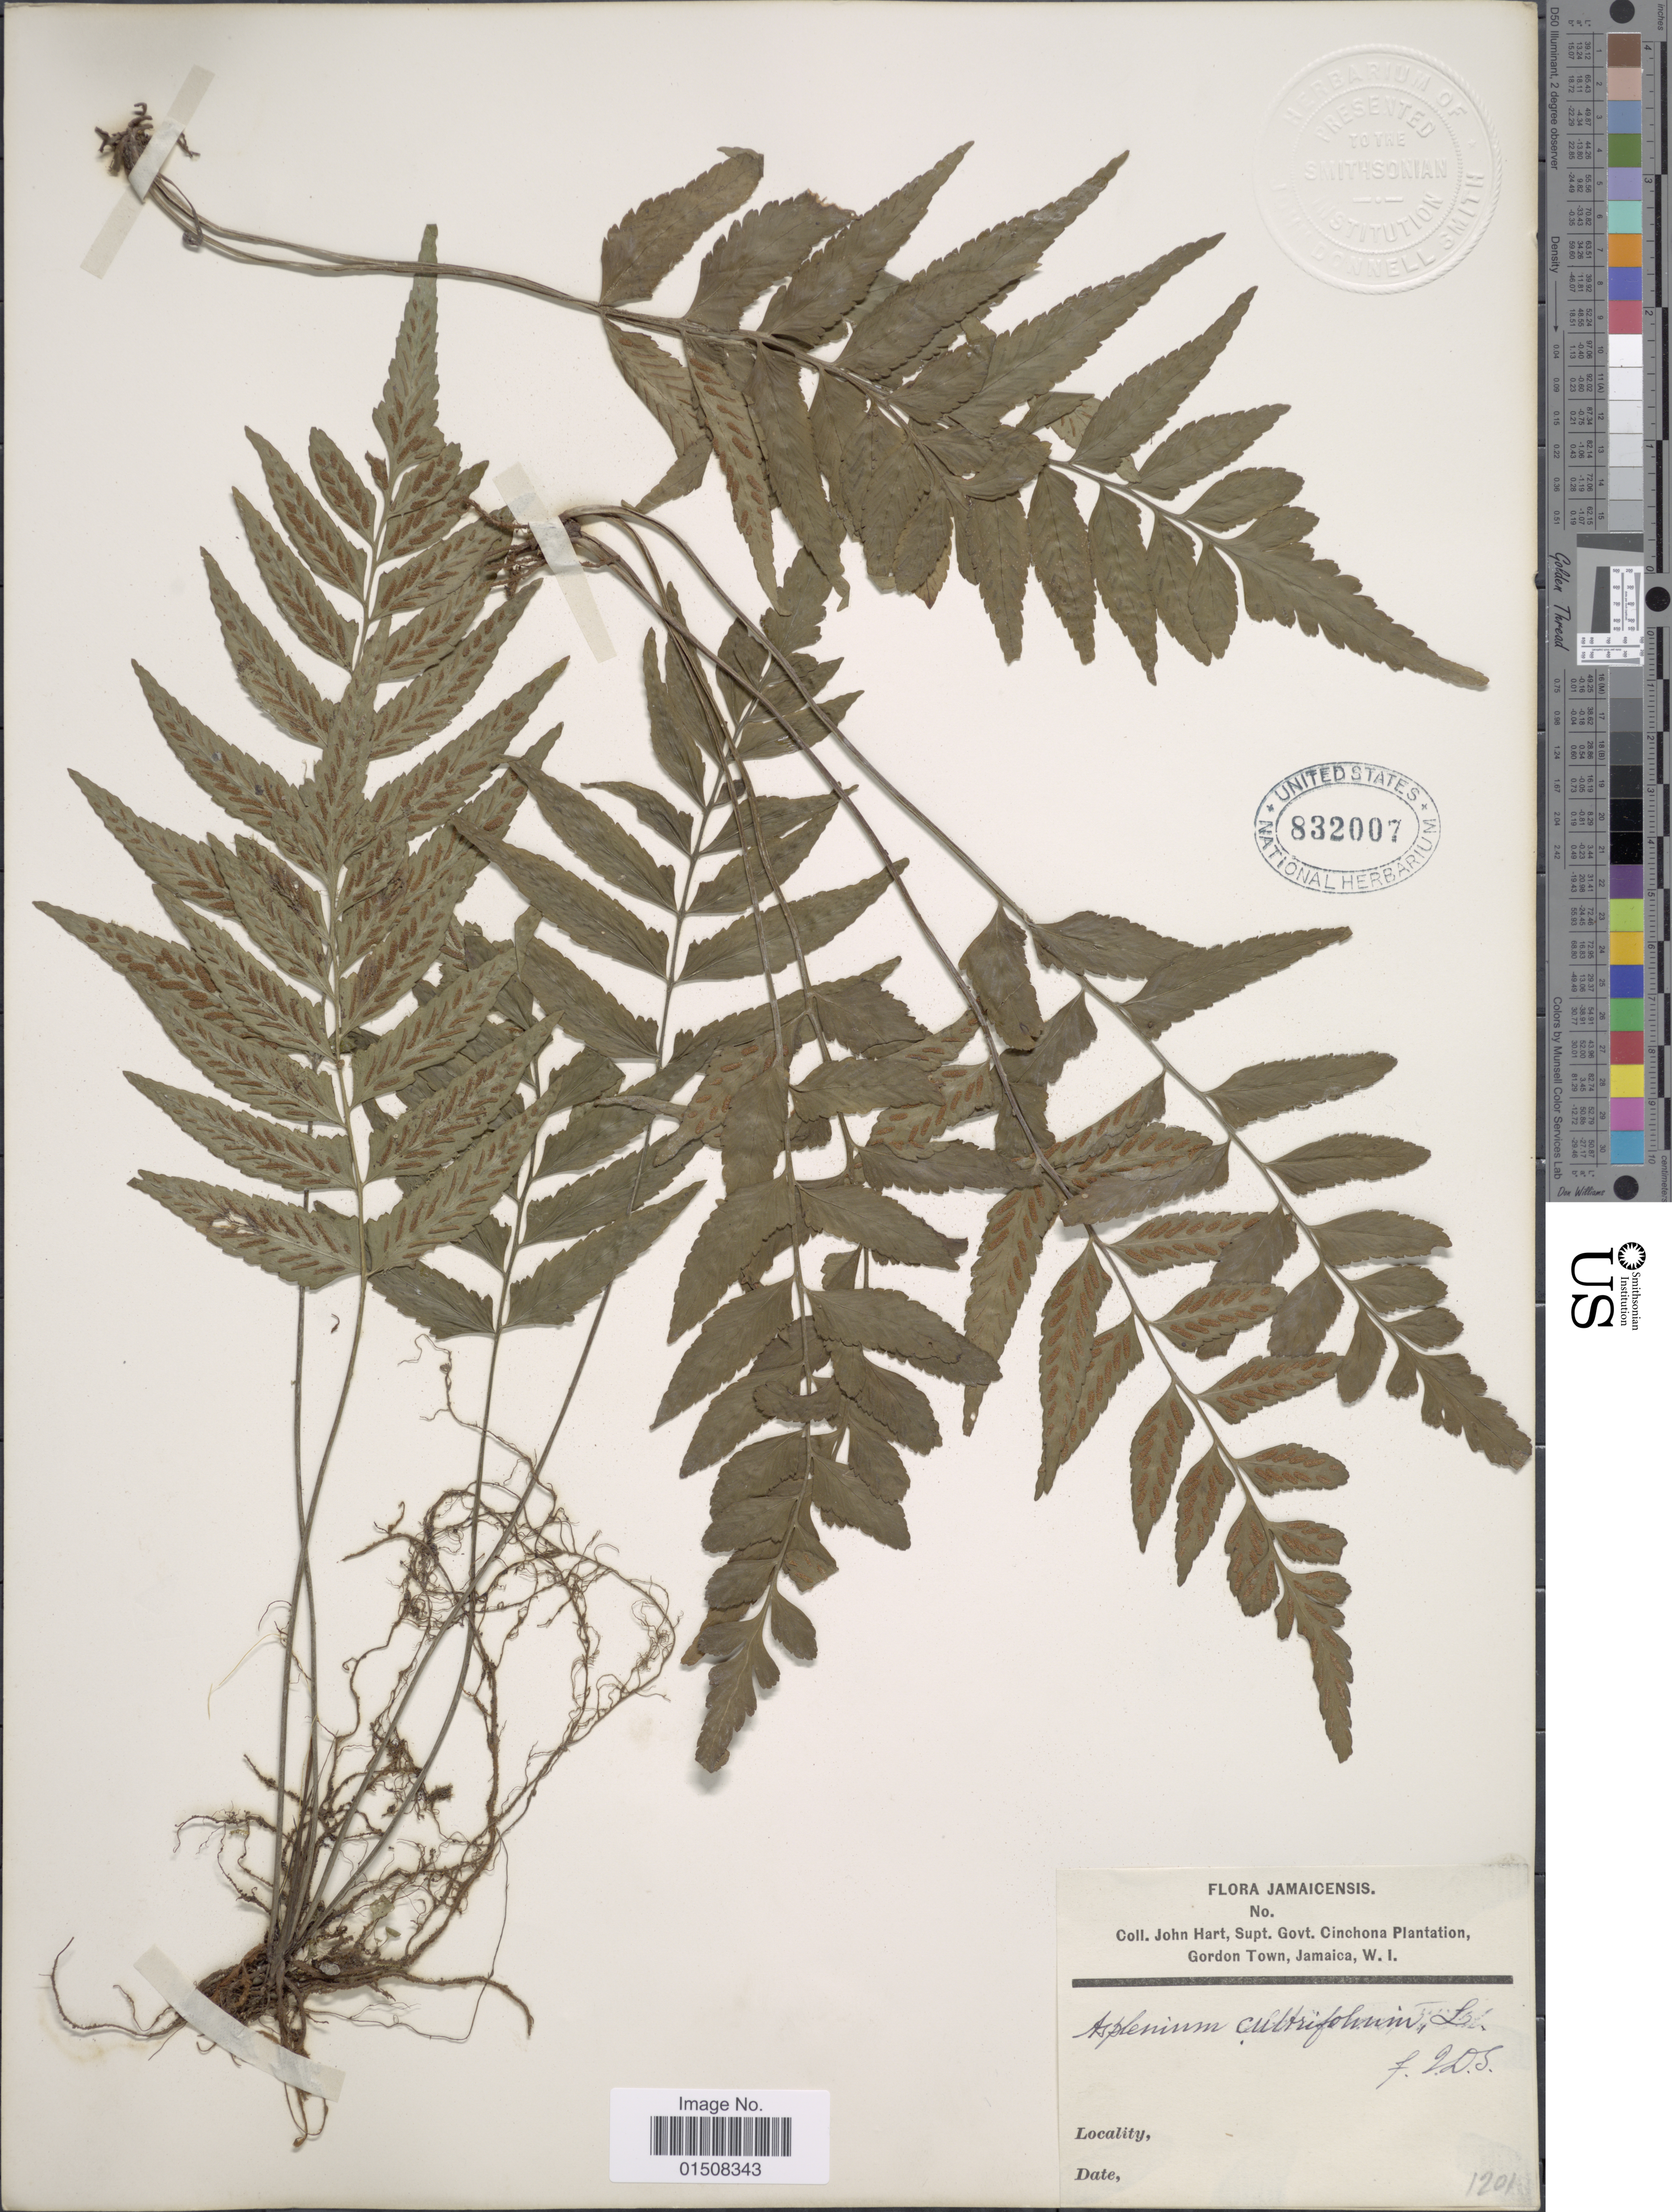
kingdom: Plantae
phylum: Tracheophyta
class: Polypodiopsida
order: Polypodiales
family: Aspleniaceae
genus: Asplenium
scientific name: Asplenium abscissum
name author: Willd.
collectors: J. H. Hart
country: Jamaica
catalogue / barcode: US 832007